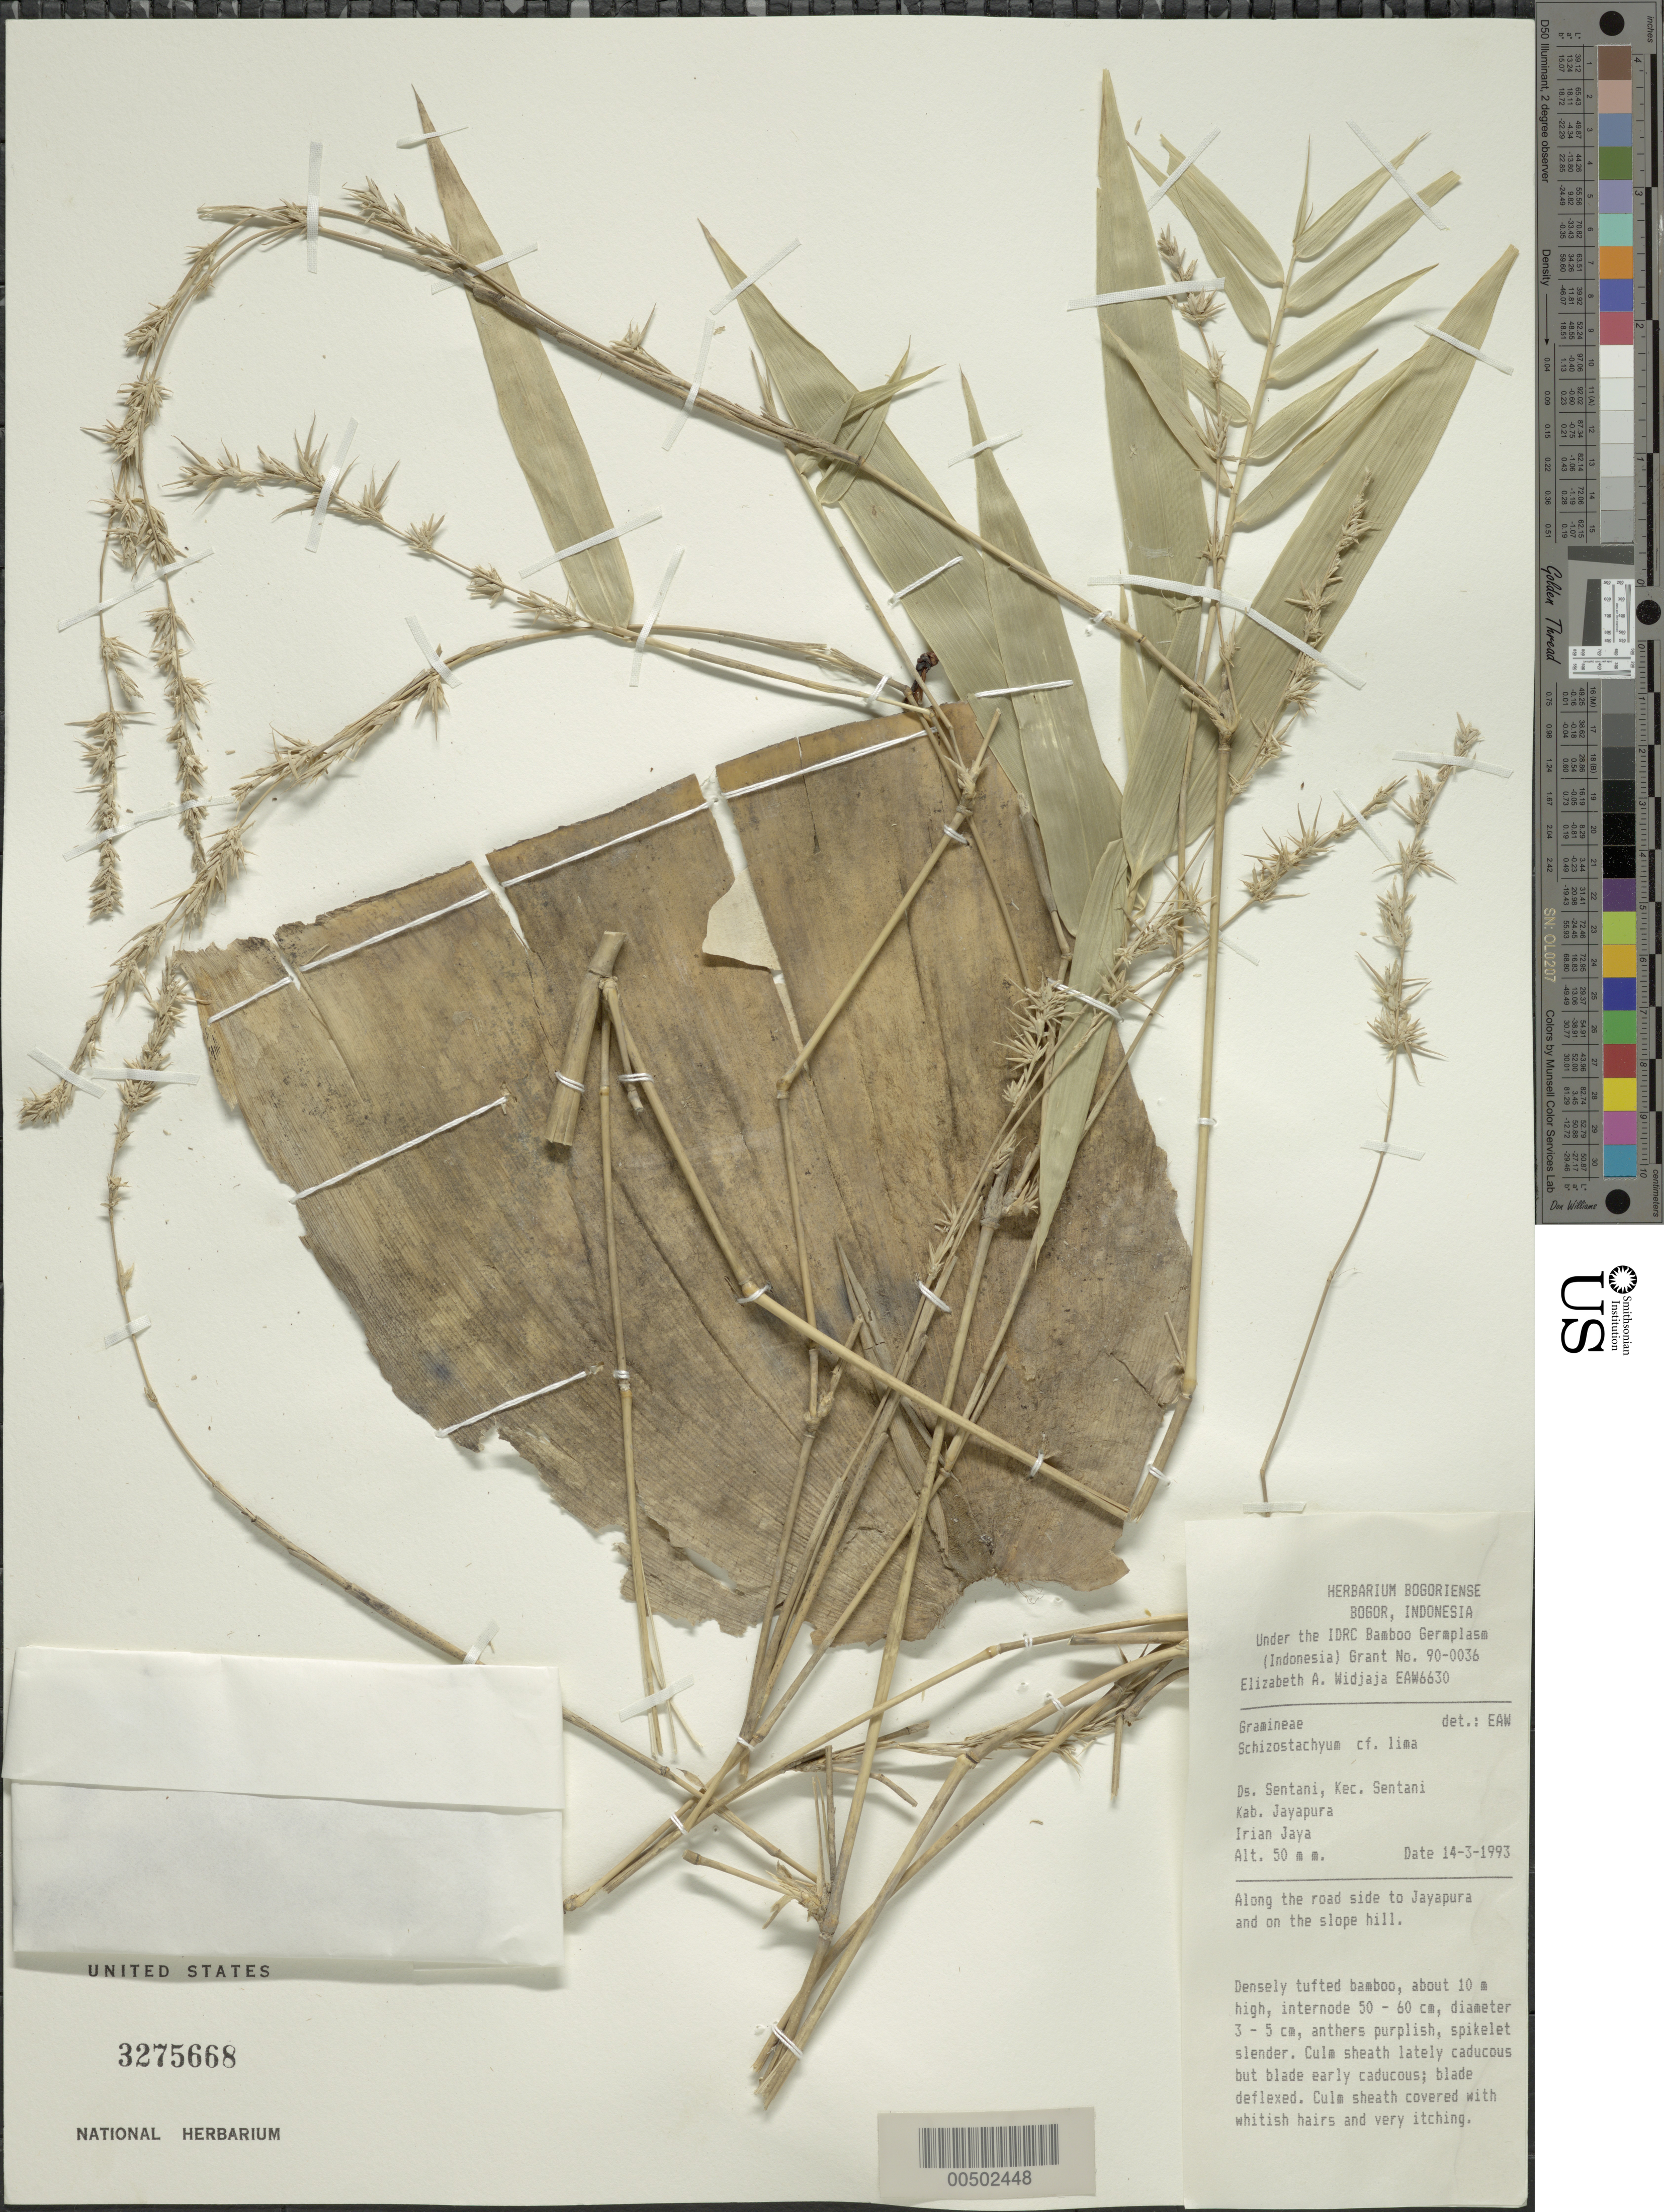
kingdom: Plantae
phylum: Tracheophyta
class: Liliopsida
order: Poales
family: Poaceae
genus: Schizostachyum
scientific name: Schizostachyum lima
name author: (Blanco) Merr.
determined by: Widjaja, E. A.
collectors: E. A. Widjaja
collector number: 6630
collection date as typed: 14 Mar 1993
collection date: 1993-03-14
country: Indonesia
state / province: Papua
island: New Guinea Island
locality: Ds. sentani, kec. sentani, kab. jayapura, irian jaya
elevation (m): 50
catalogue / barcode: US 3275668